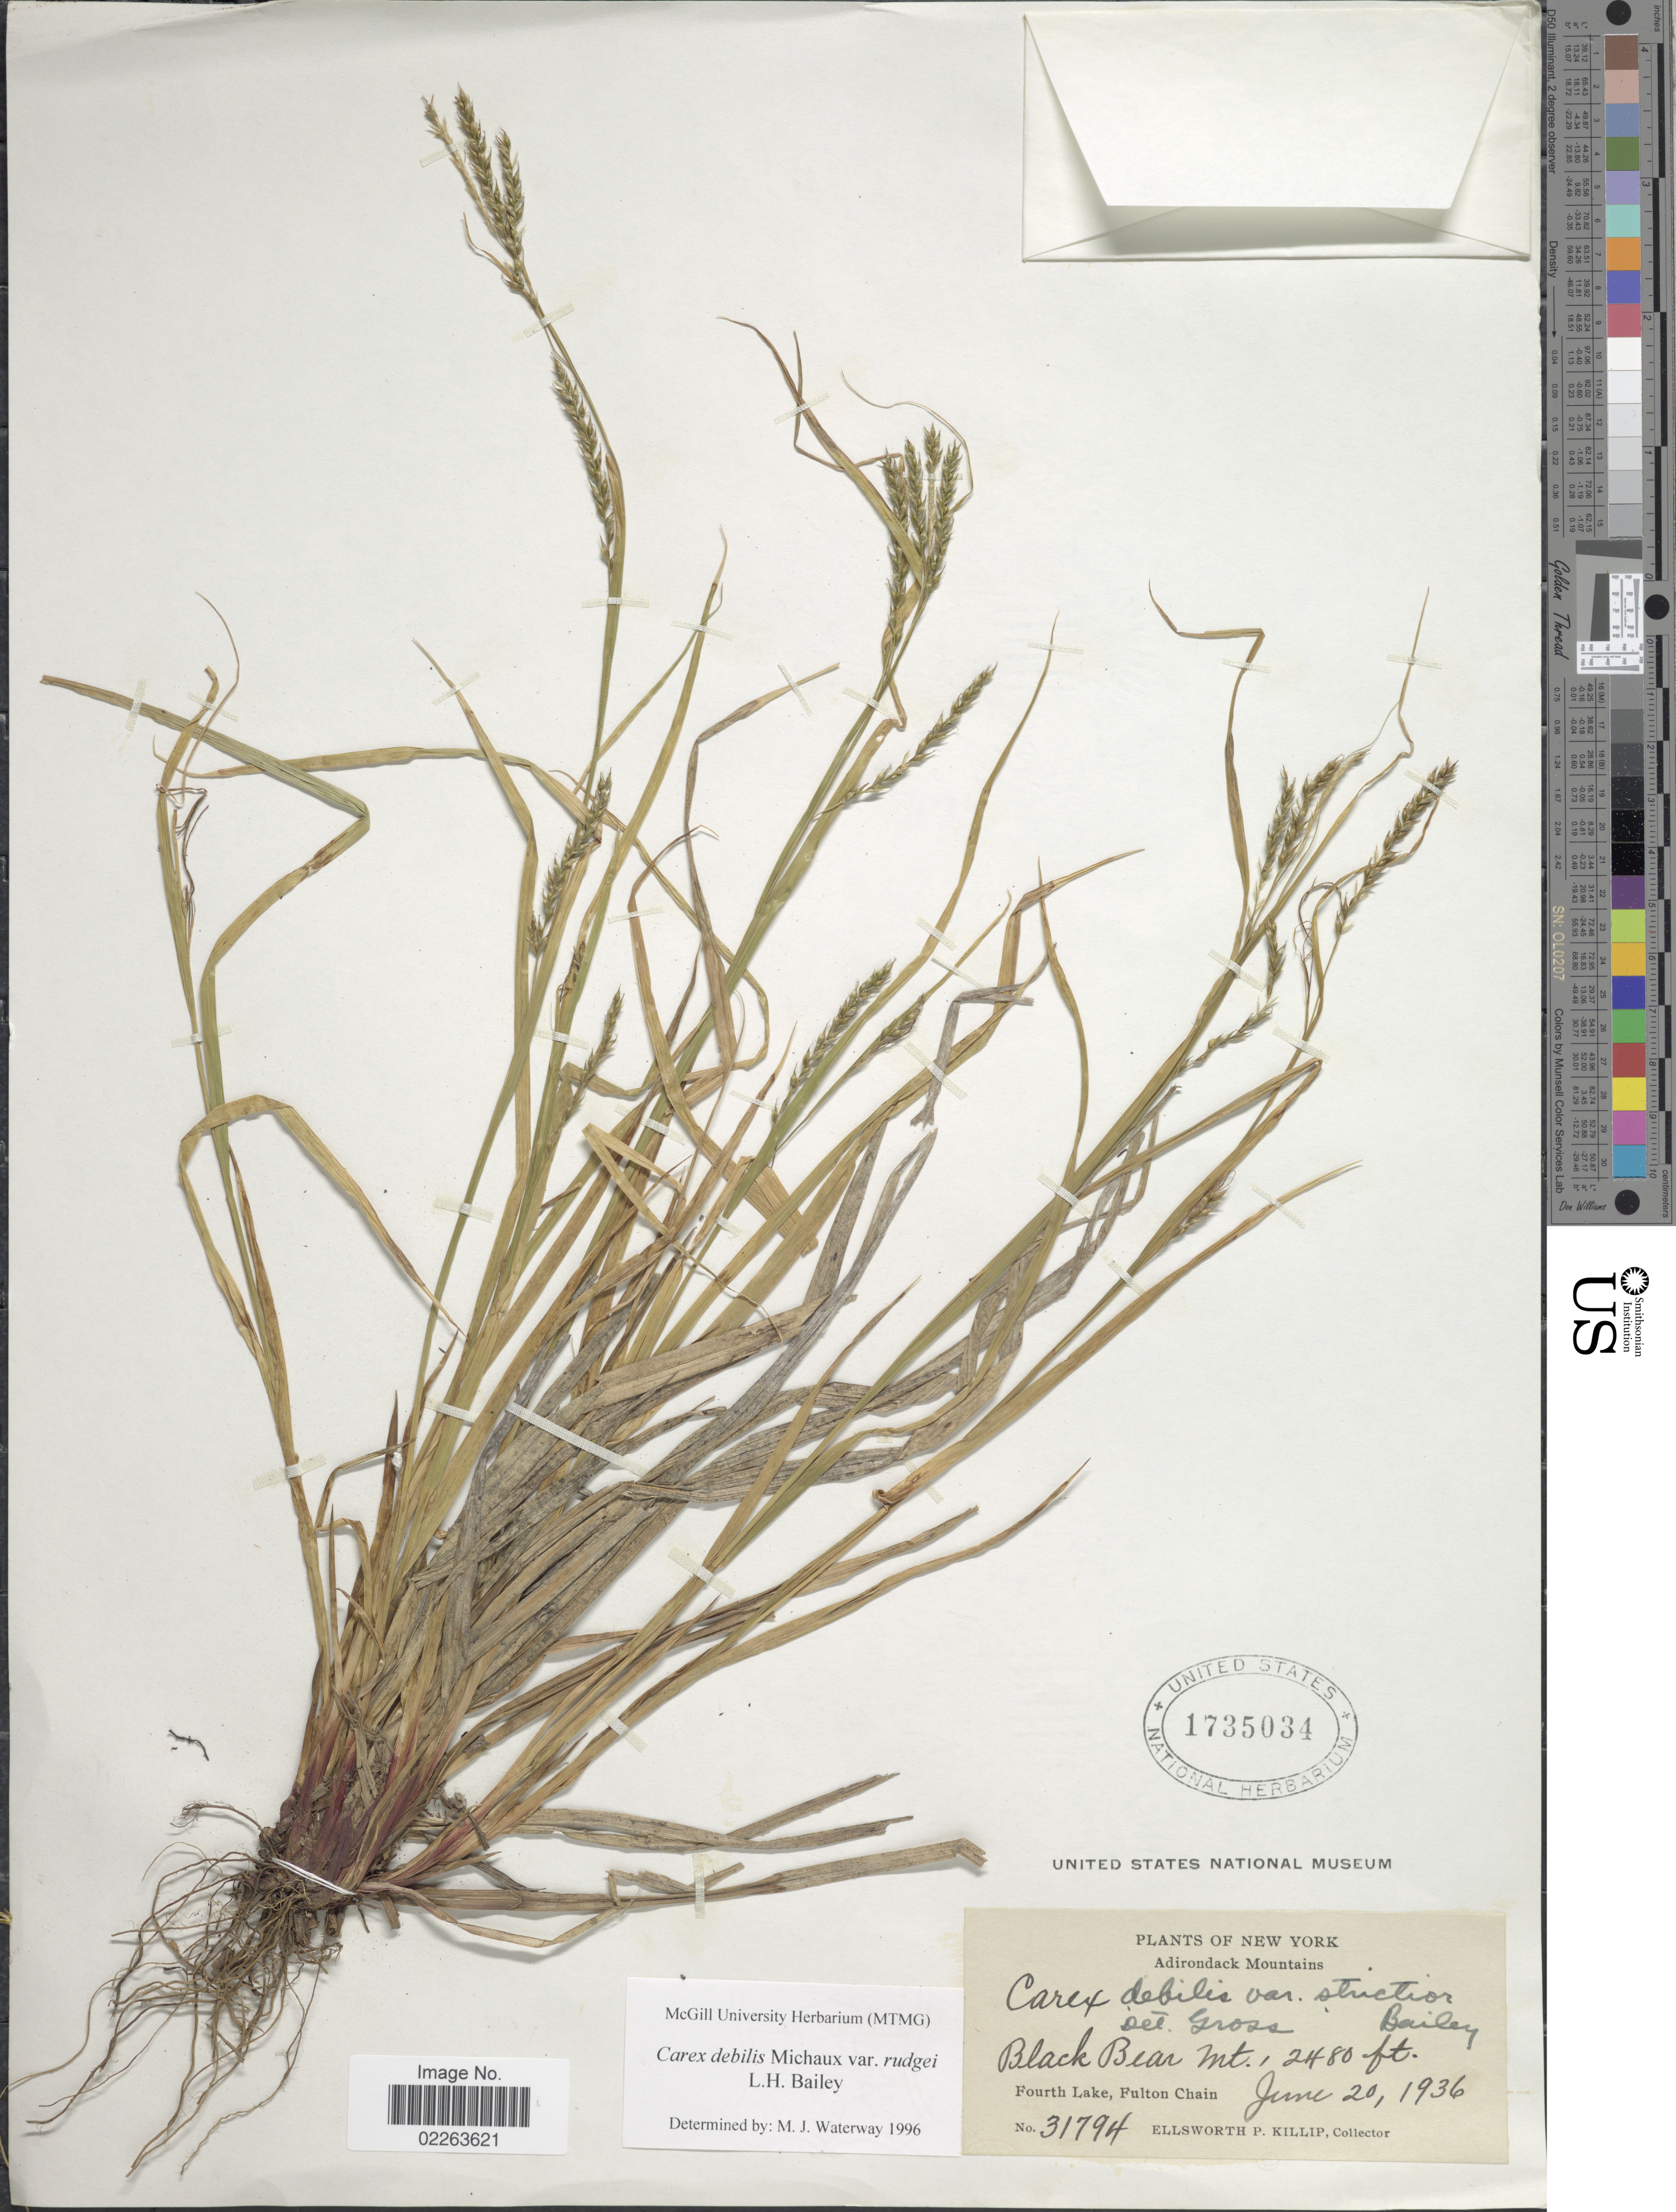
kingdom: Plantae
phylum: Tracheophyta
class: Liliopsida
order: Poales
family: Cyperaceae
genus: Carex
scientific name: Carex flexuosa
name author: Muhl. ex Willd.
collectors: E. P. Killip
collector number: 31794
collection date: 1936-06-20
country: United States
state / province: New York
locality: Adirondack Mountains. Black Bear Mt. Fourth Lake, Fulton Chain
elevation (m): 756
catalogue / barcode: US 1735034